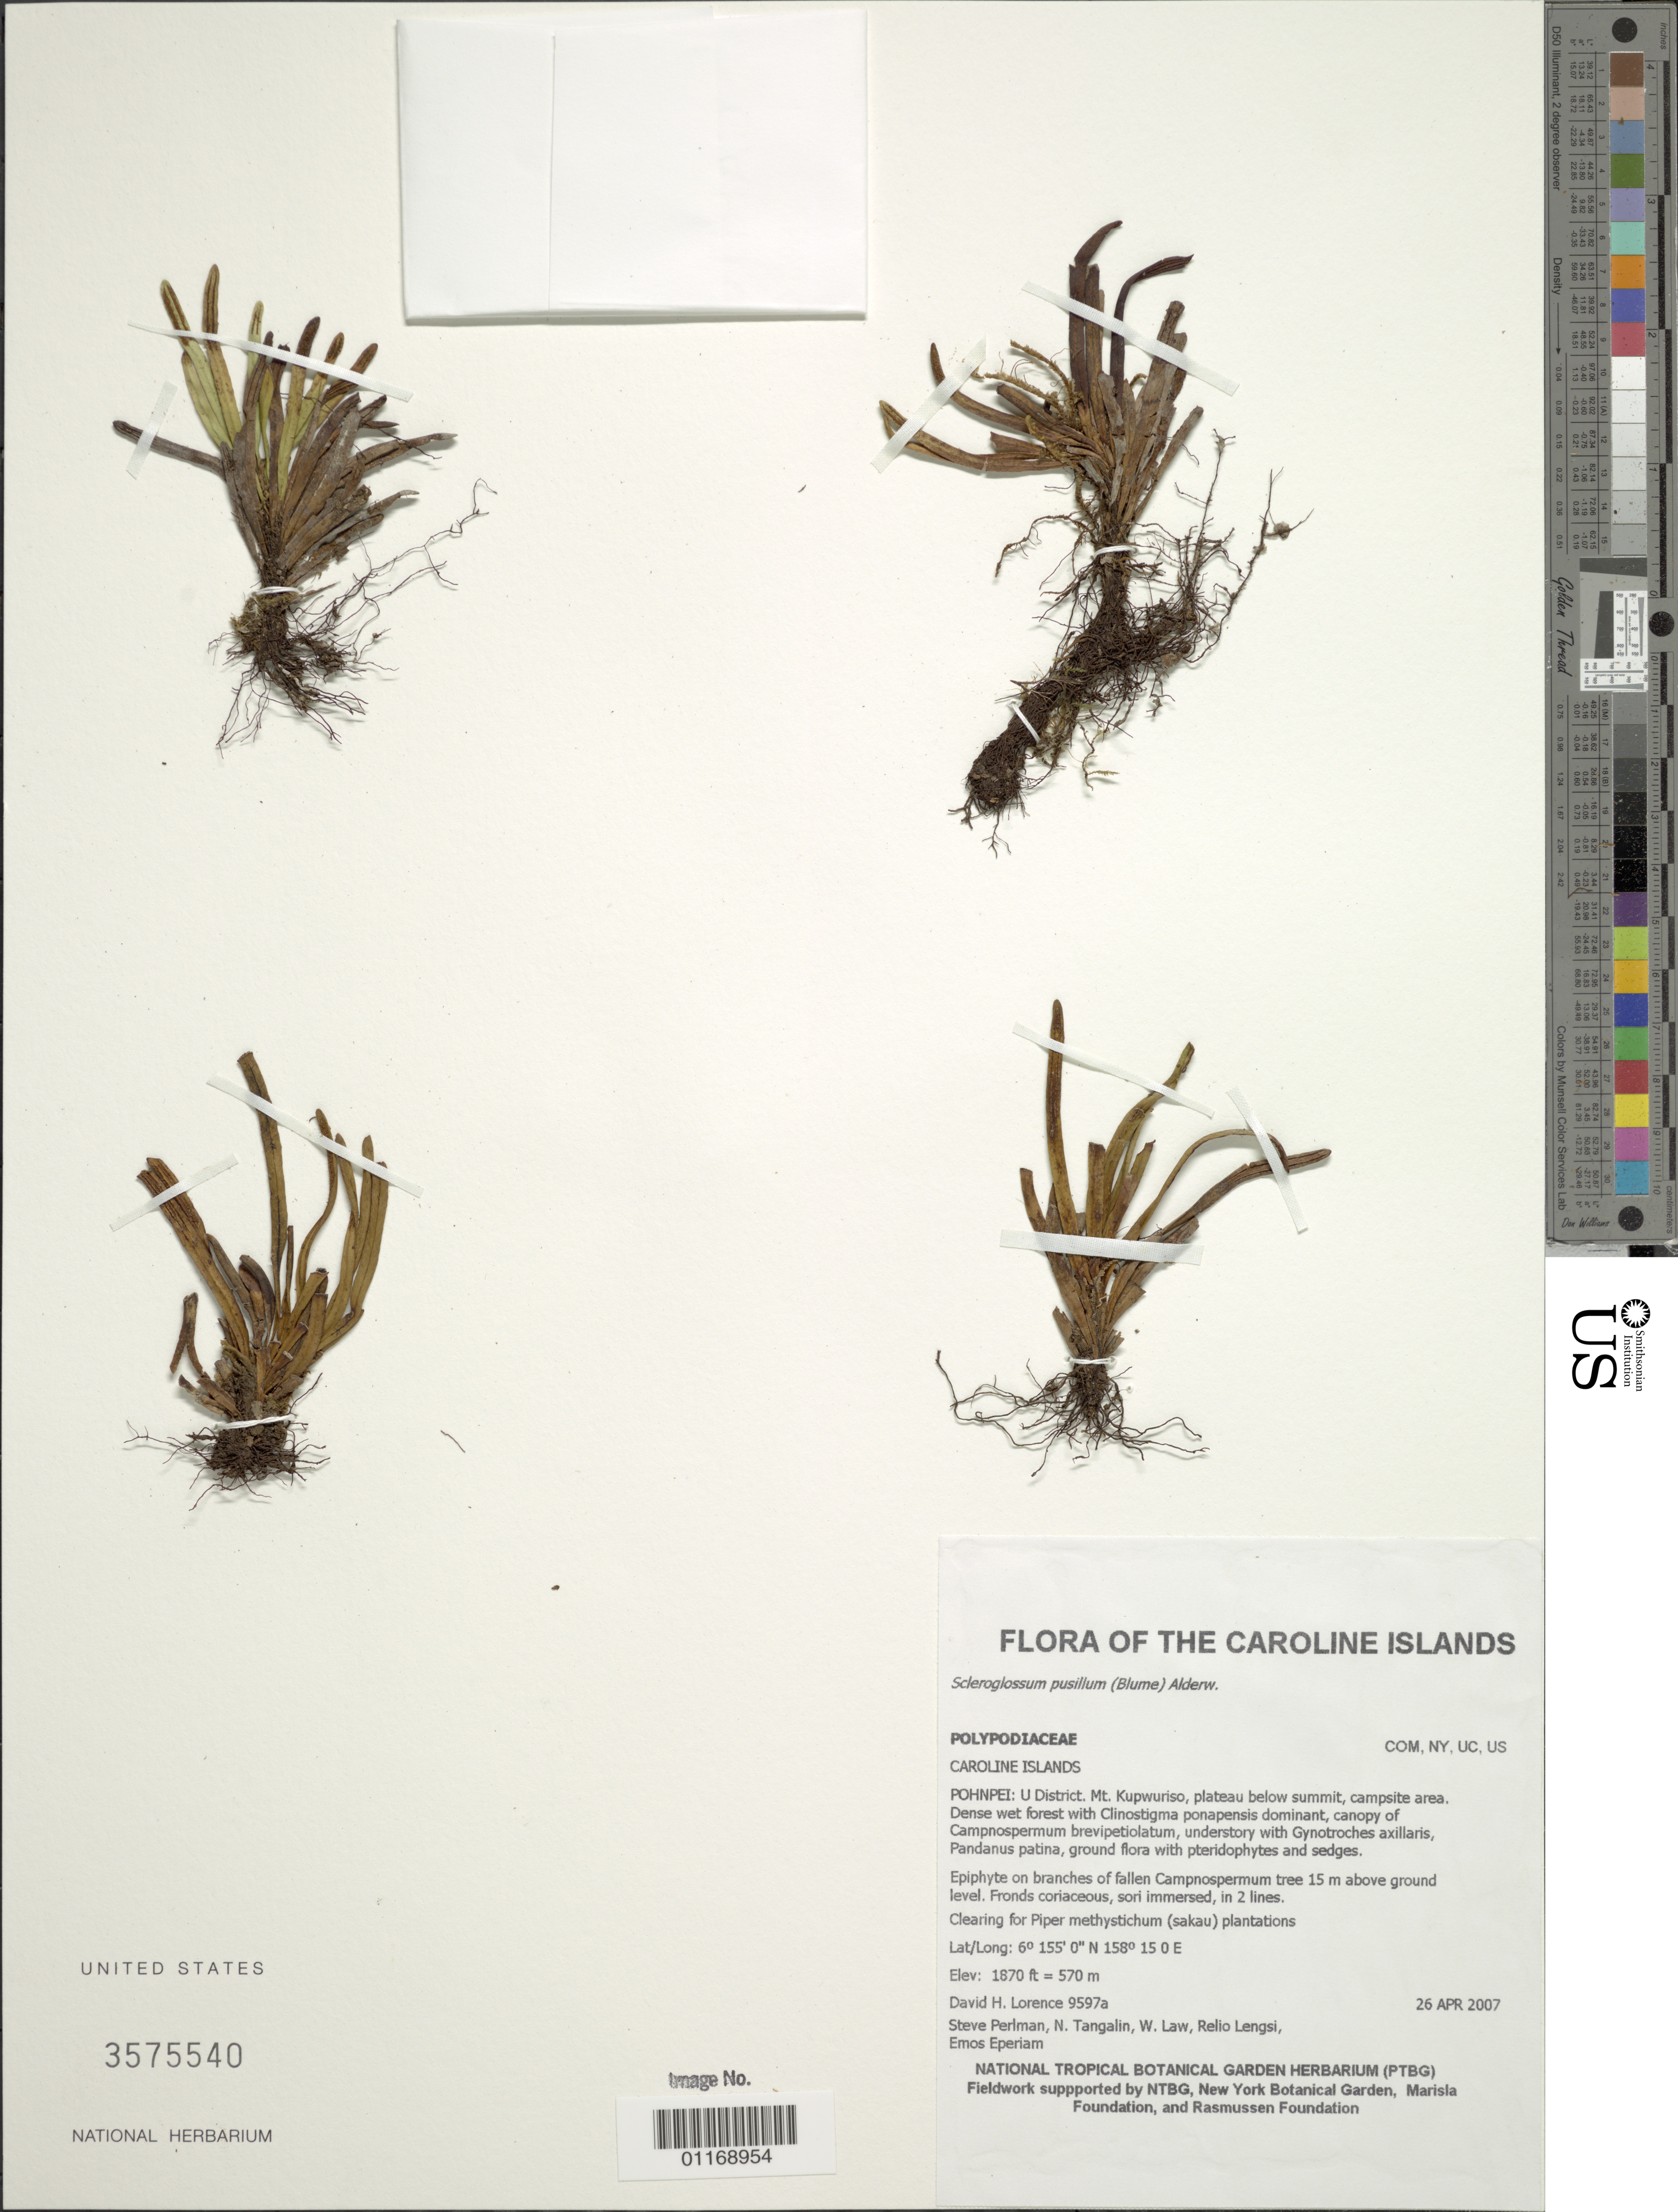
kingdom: Plantae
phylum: Tracheophyta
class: Polypodiopsida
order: Polypodiales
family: Polypodiaceae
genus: Scleroglossum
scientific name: Scleroglossum pusillum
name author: (Blume) Alderw.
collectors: D. Lorence, S. P. Perlman, N. Tangalin, W. Law, R. Lengsi & P. Eperiam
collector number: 9597a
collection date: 2007-04-26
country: Micronesia, Federated States of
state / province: Pohnpei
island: Pohnpei [Ponape]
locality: U district. Mt. Kupwuriso, plateau below summit, campsite area.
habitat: Campsite area in dense wet forest.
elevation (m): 570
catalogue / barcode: US 3575540